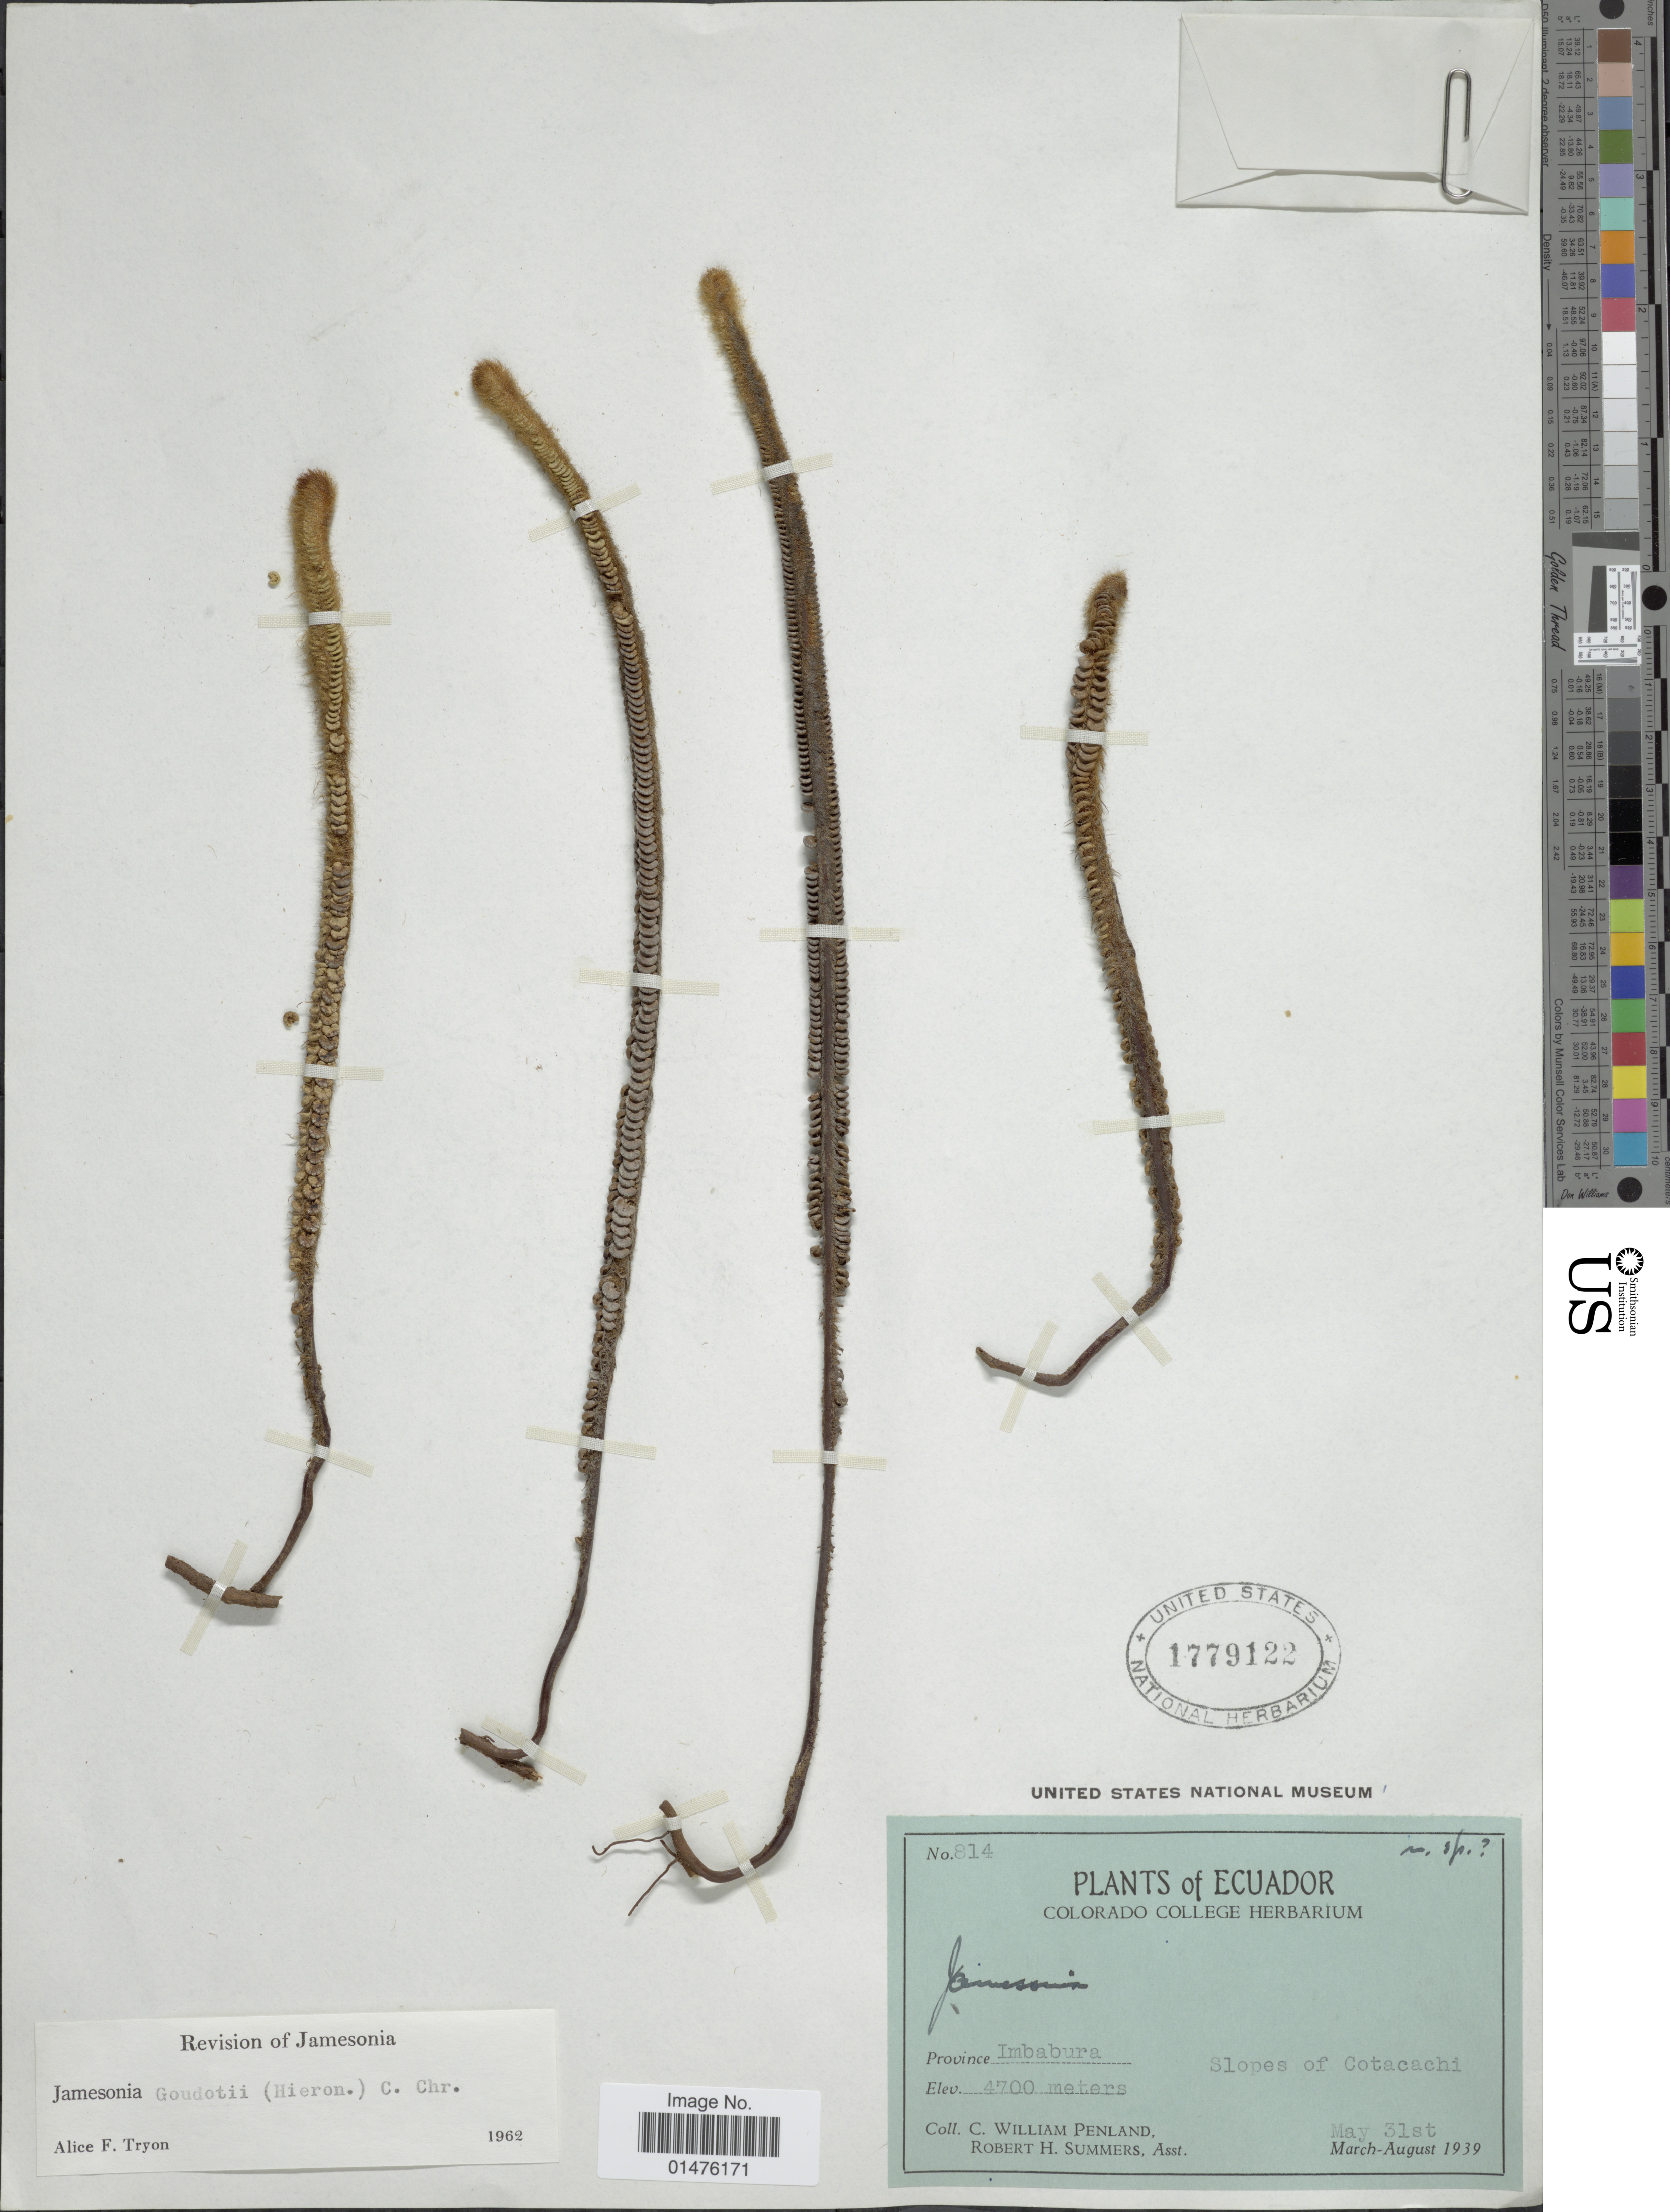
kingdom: Plantae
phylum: Tracheophyta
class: Polypodiopsida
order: Polypodiales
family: Pteridaceae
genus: Jamesonia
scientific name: Jamesonia goudotii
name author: (Hieron.) C. Chr.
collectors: C. W. Penland & R. Summers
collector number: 814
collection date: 1939-05-31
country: Ecuador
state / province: Imbabura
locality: Slopes of Cotacachi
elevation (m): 4700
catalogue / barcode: US 1779122